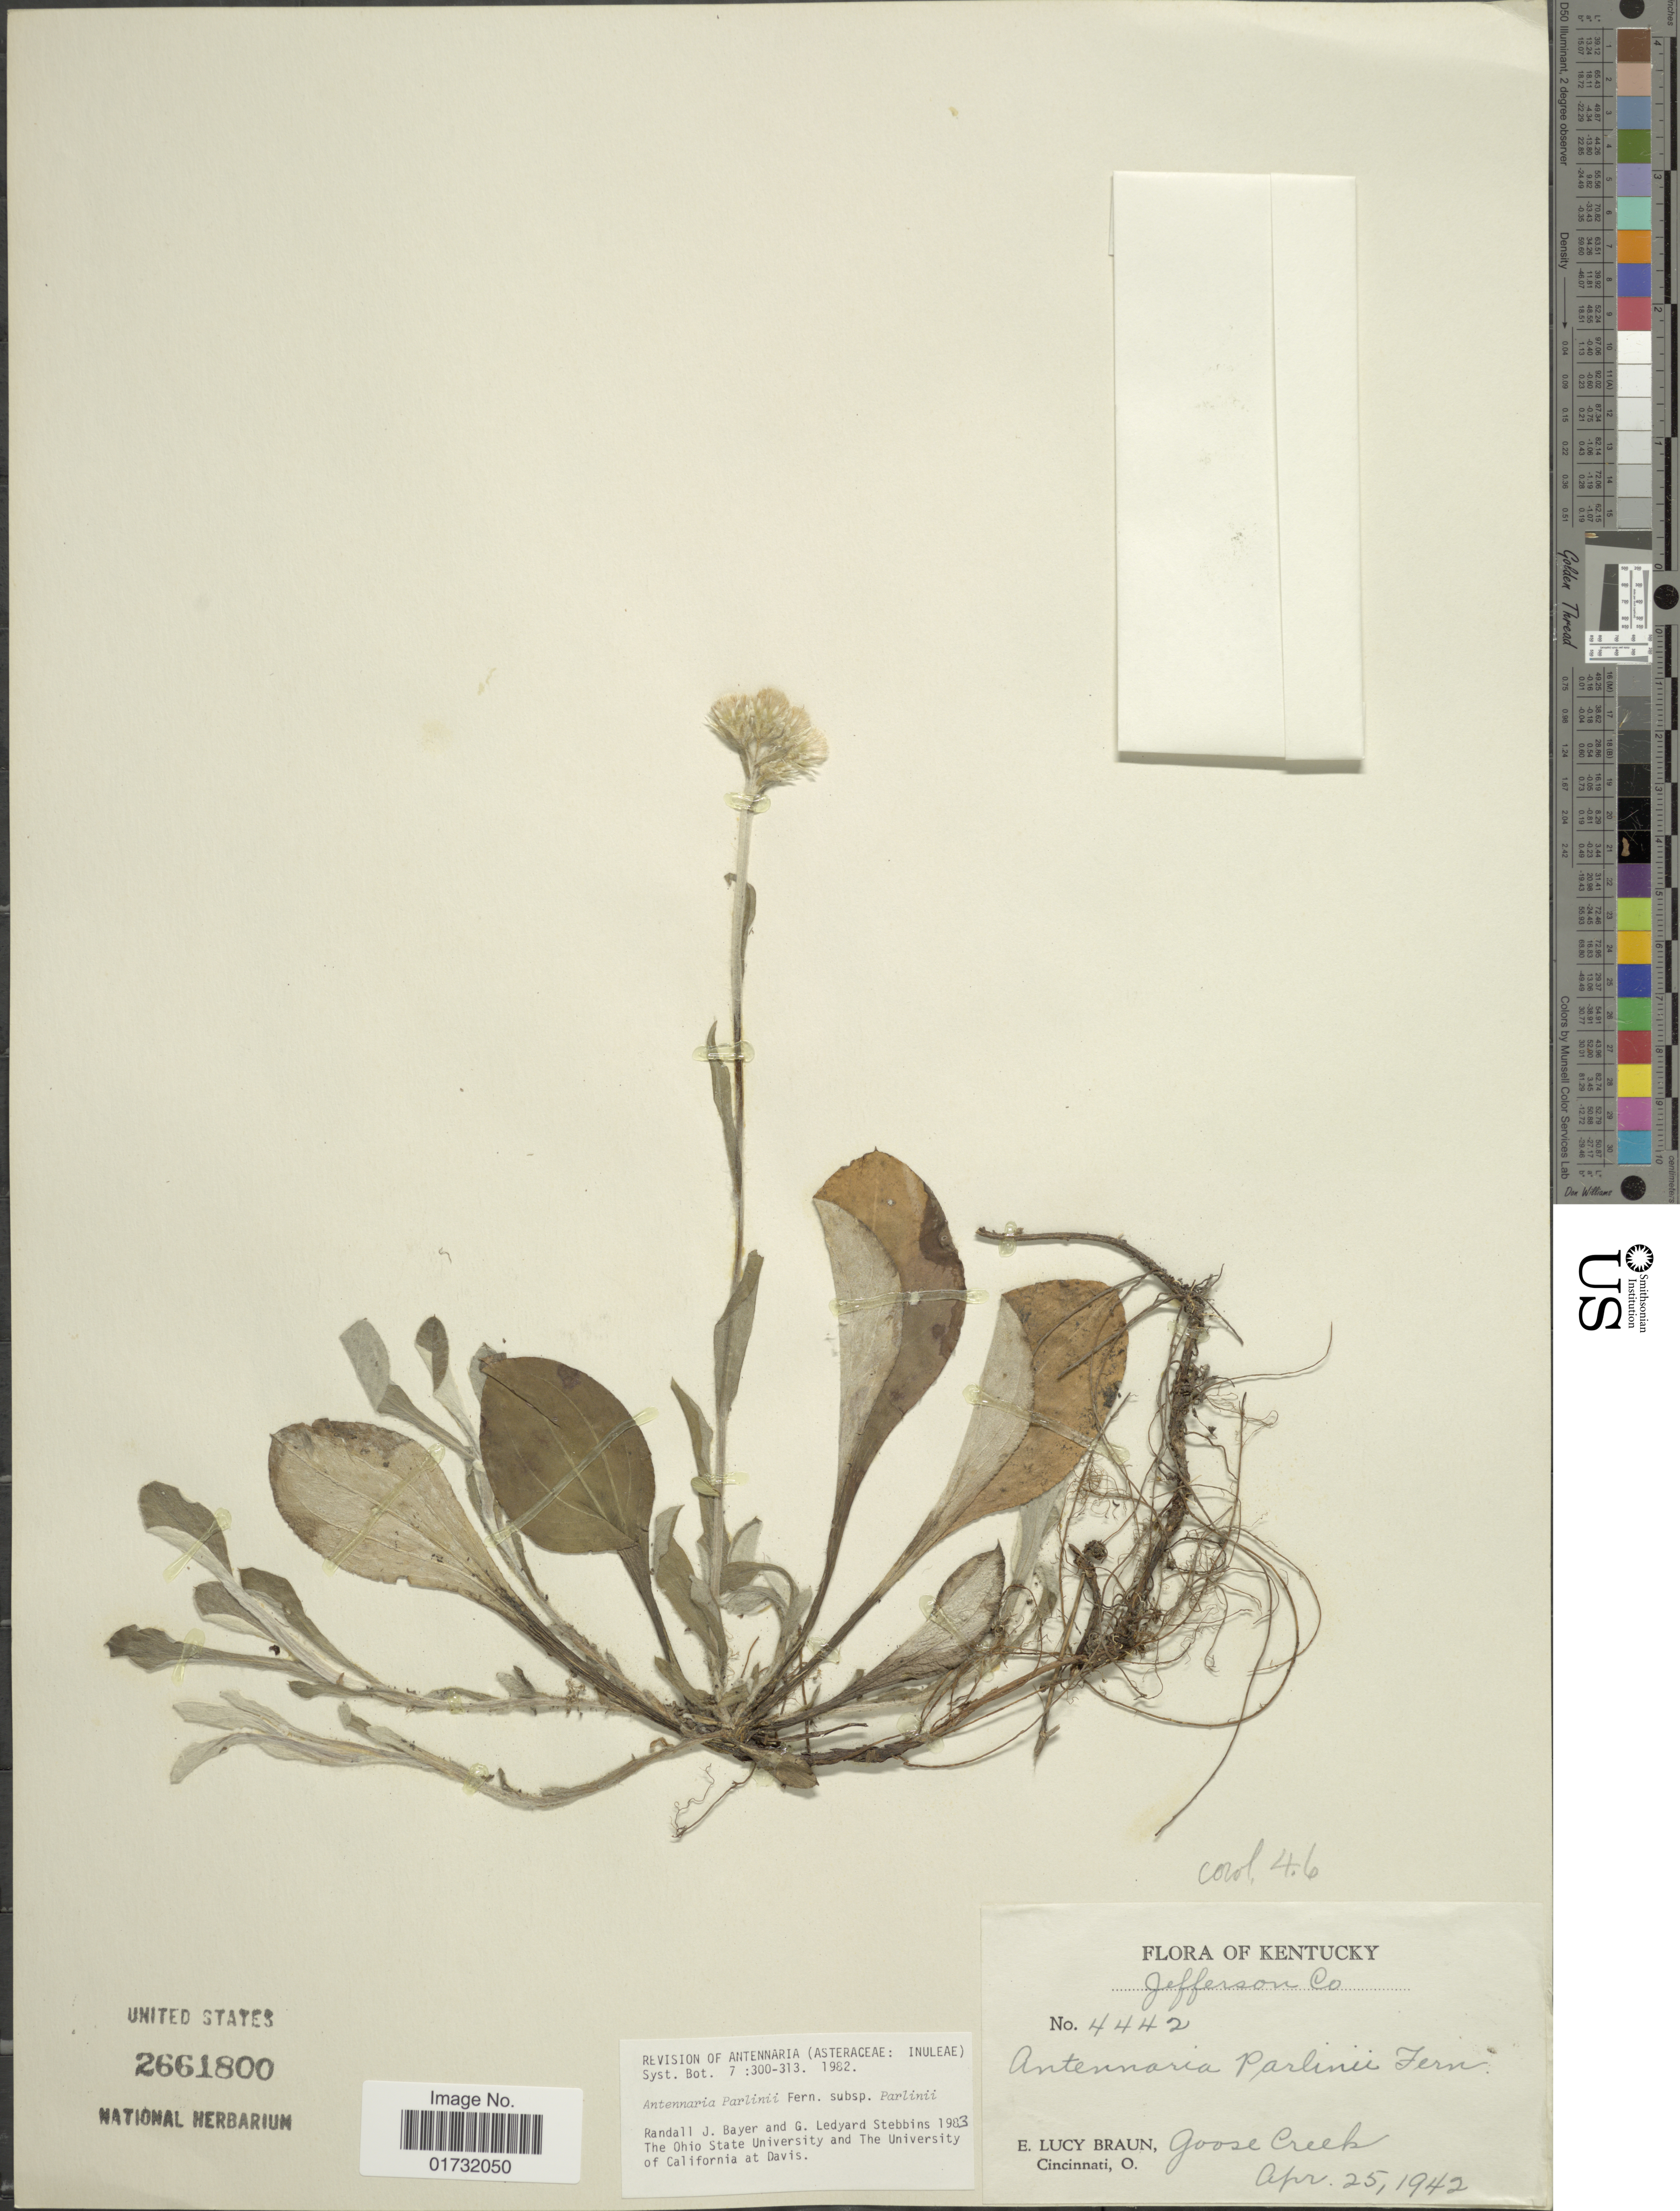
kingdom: Plantae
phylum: Tracheophyta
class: Magnoliopsida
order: Asterales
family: Asteraceae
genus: Antennaria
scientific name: Antennaria parlinii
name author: Fernald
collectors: E. L. Braun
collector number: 4442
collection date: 1942-04-25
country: United States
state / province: Kentucky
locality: Jefferson Co. Goose Creek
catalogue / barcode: US 2661800